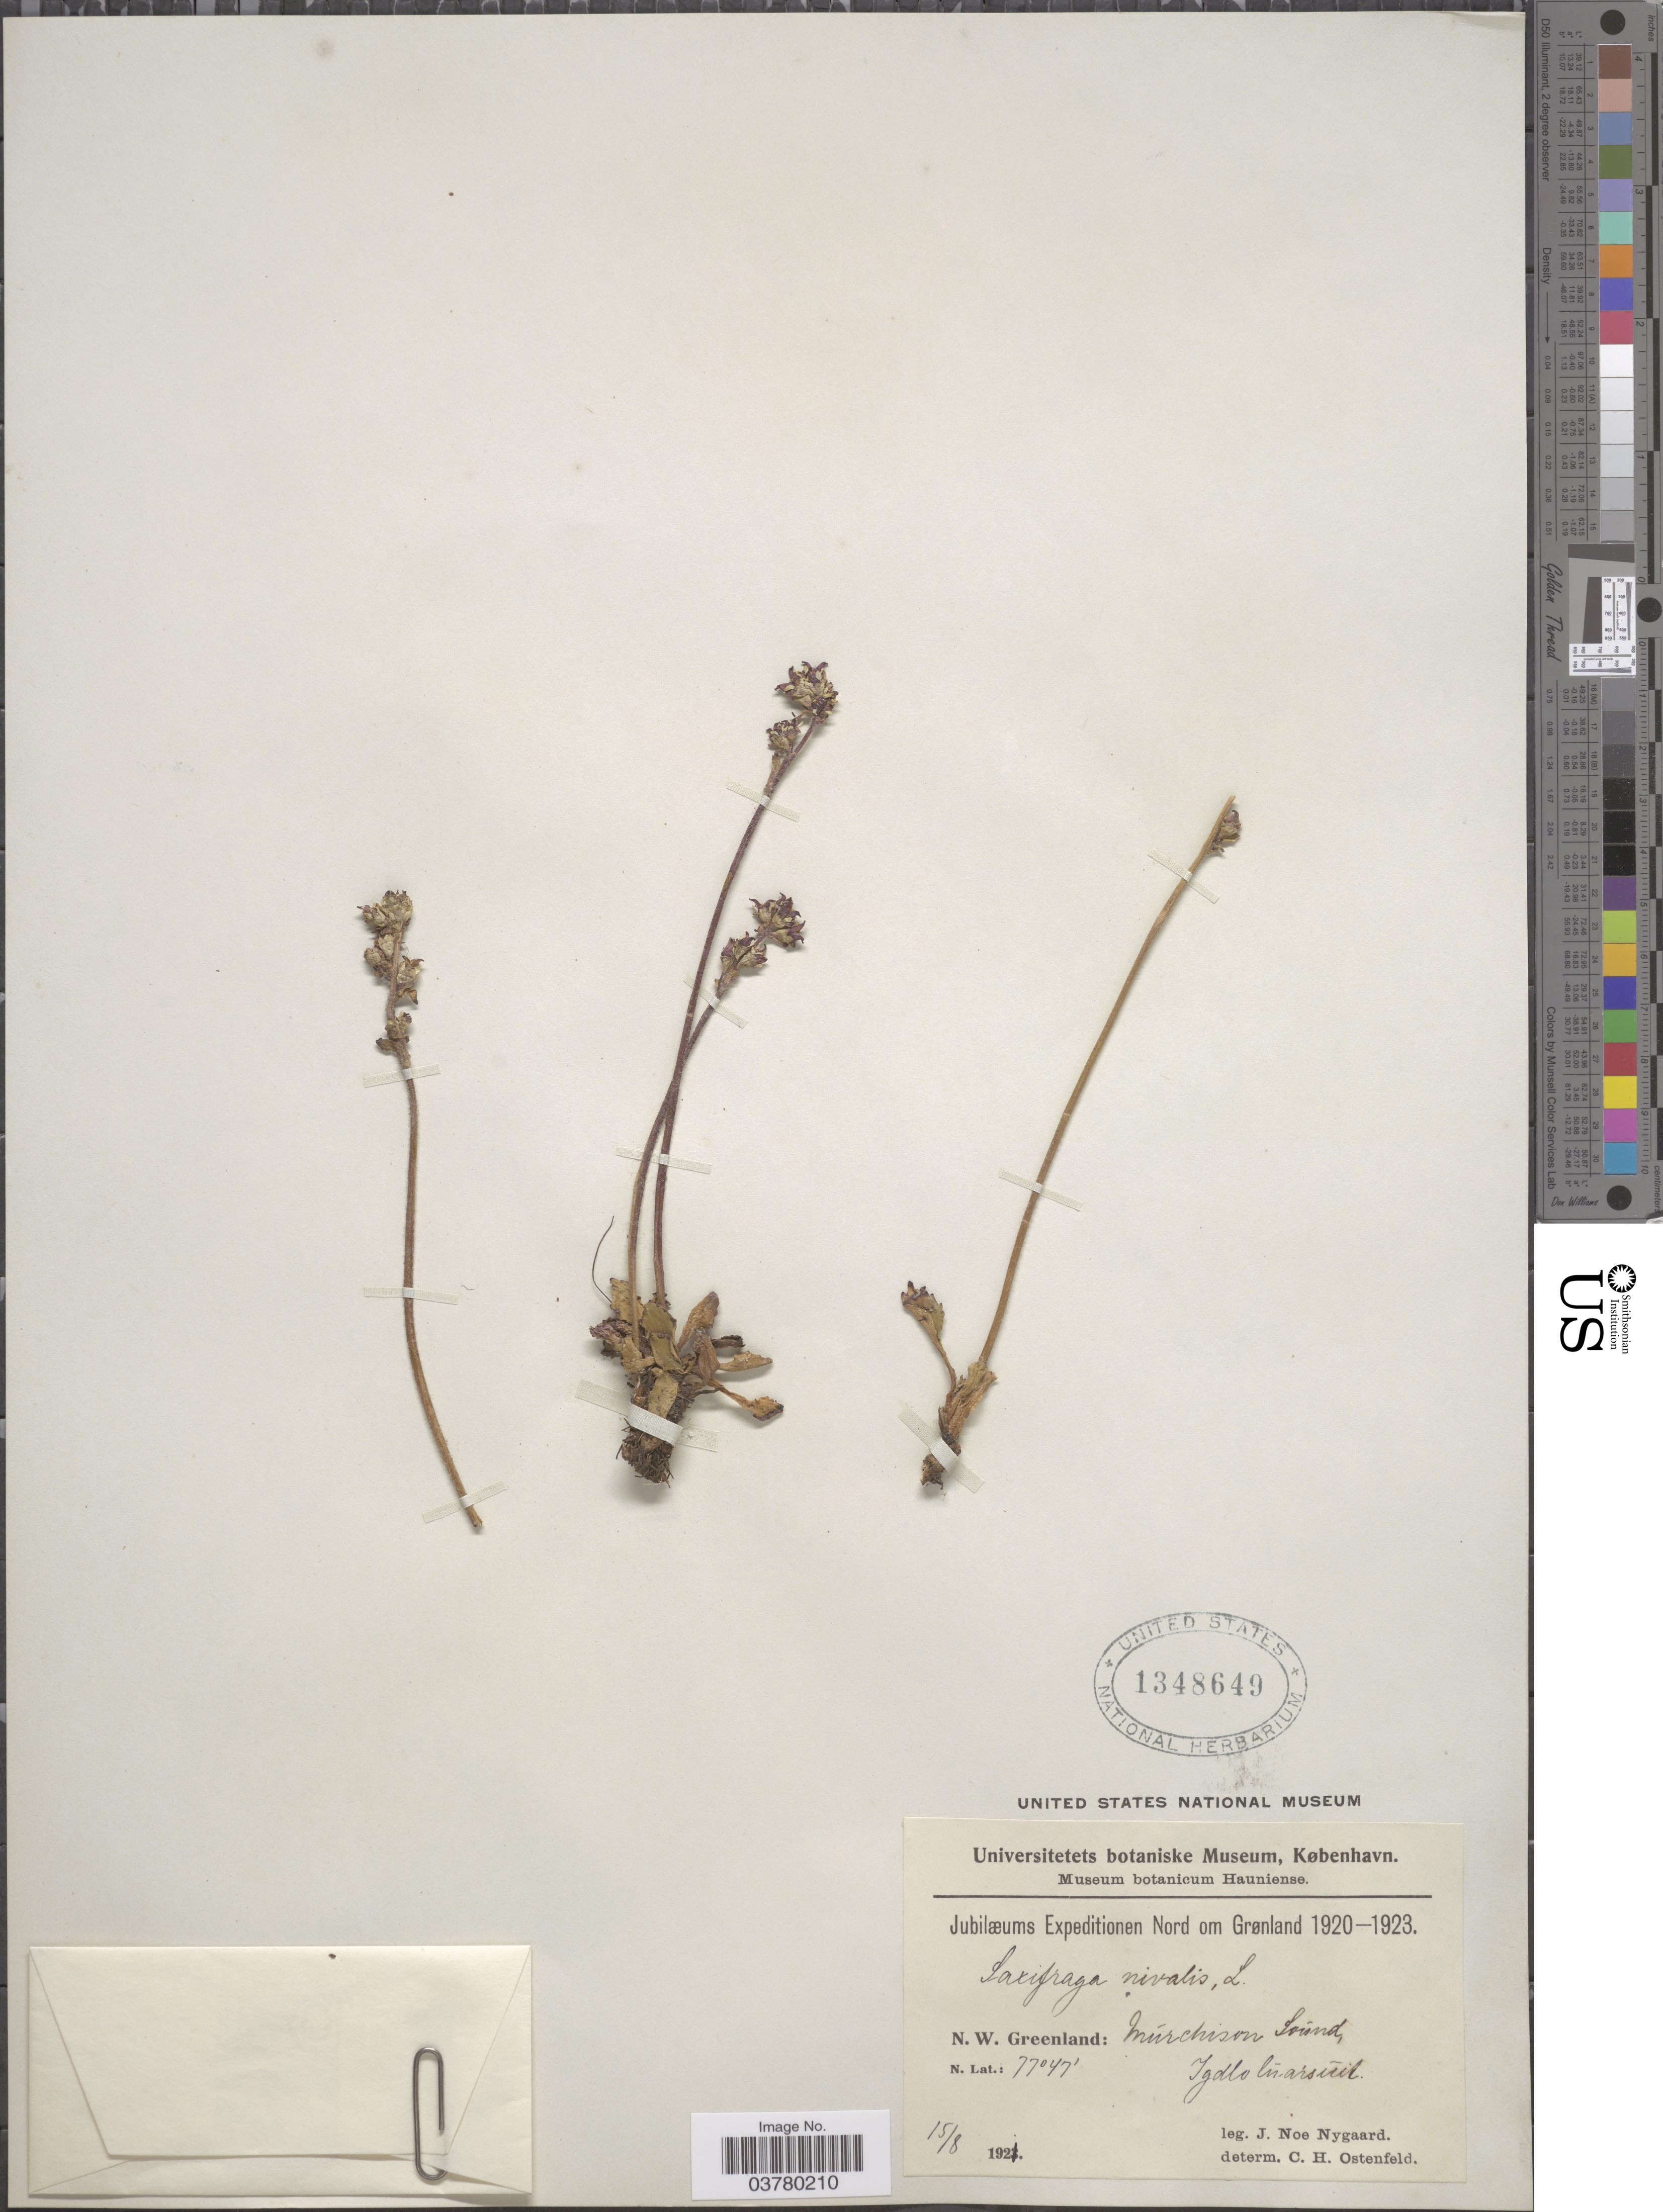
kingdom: Plantae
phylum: Tracheophyta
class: Magnoliopsida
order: Saxifragales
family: Saxifragaceae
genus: Micranthes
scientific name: Micranthes nivalis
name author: (L.) Small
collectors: J. Nygaard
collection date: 1921-08-15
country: Greenland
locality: Jubilæms Expeditionen Nord om Grønland. N. W. Greenland: Múrchison Sound. Igdlolúarsúit.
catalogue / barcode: US 1348649